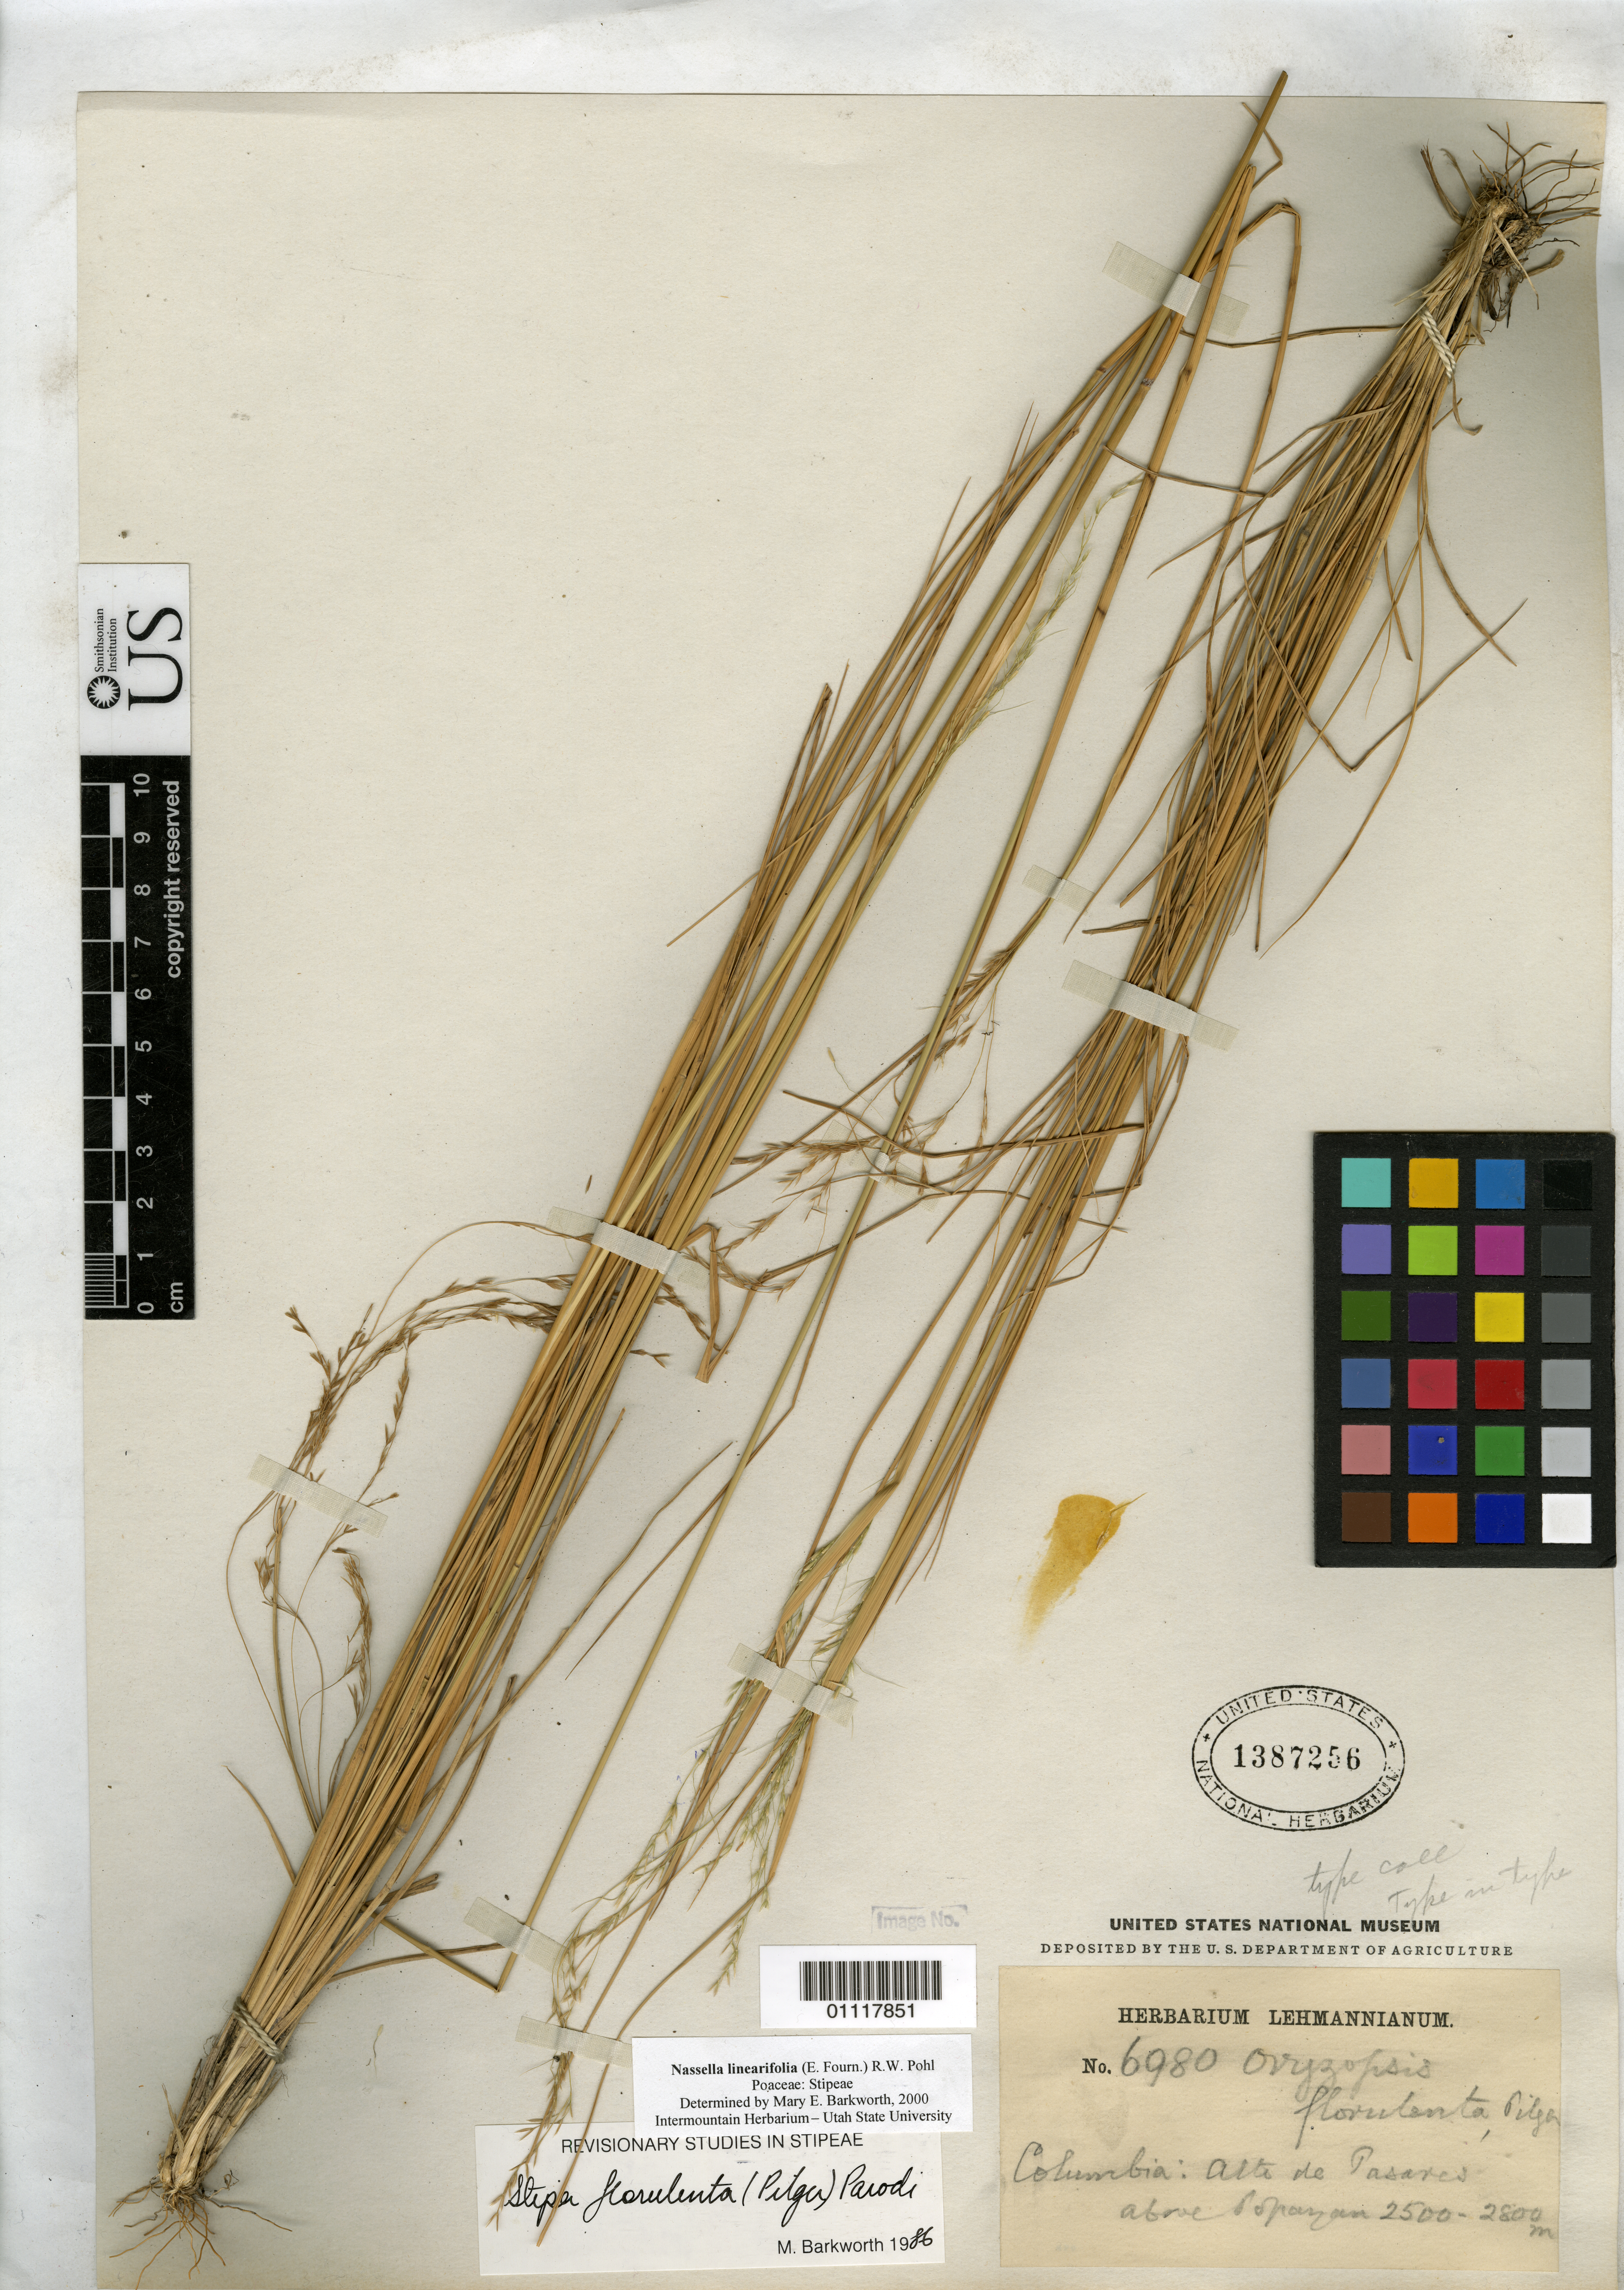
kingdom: Plantae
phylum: Tracheophyta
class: Liliopsida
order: Poales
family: Poaceae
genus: Oryzopsis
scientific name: Oryzopsis florulenta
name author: Pilg.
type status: Isotype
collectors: F. C. Lehmann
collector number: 6980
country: Colombia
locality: Alto de Pasares above Popayan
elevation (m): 2500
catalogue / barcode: US 1387256